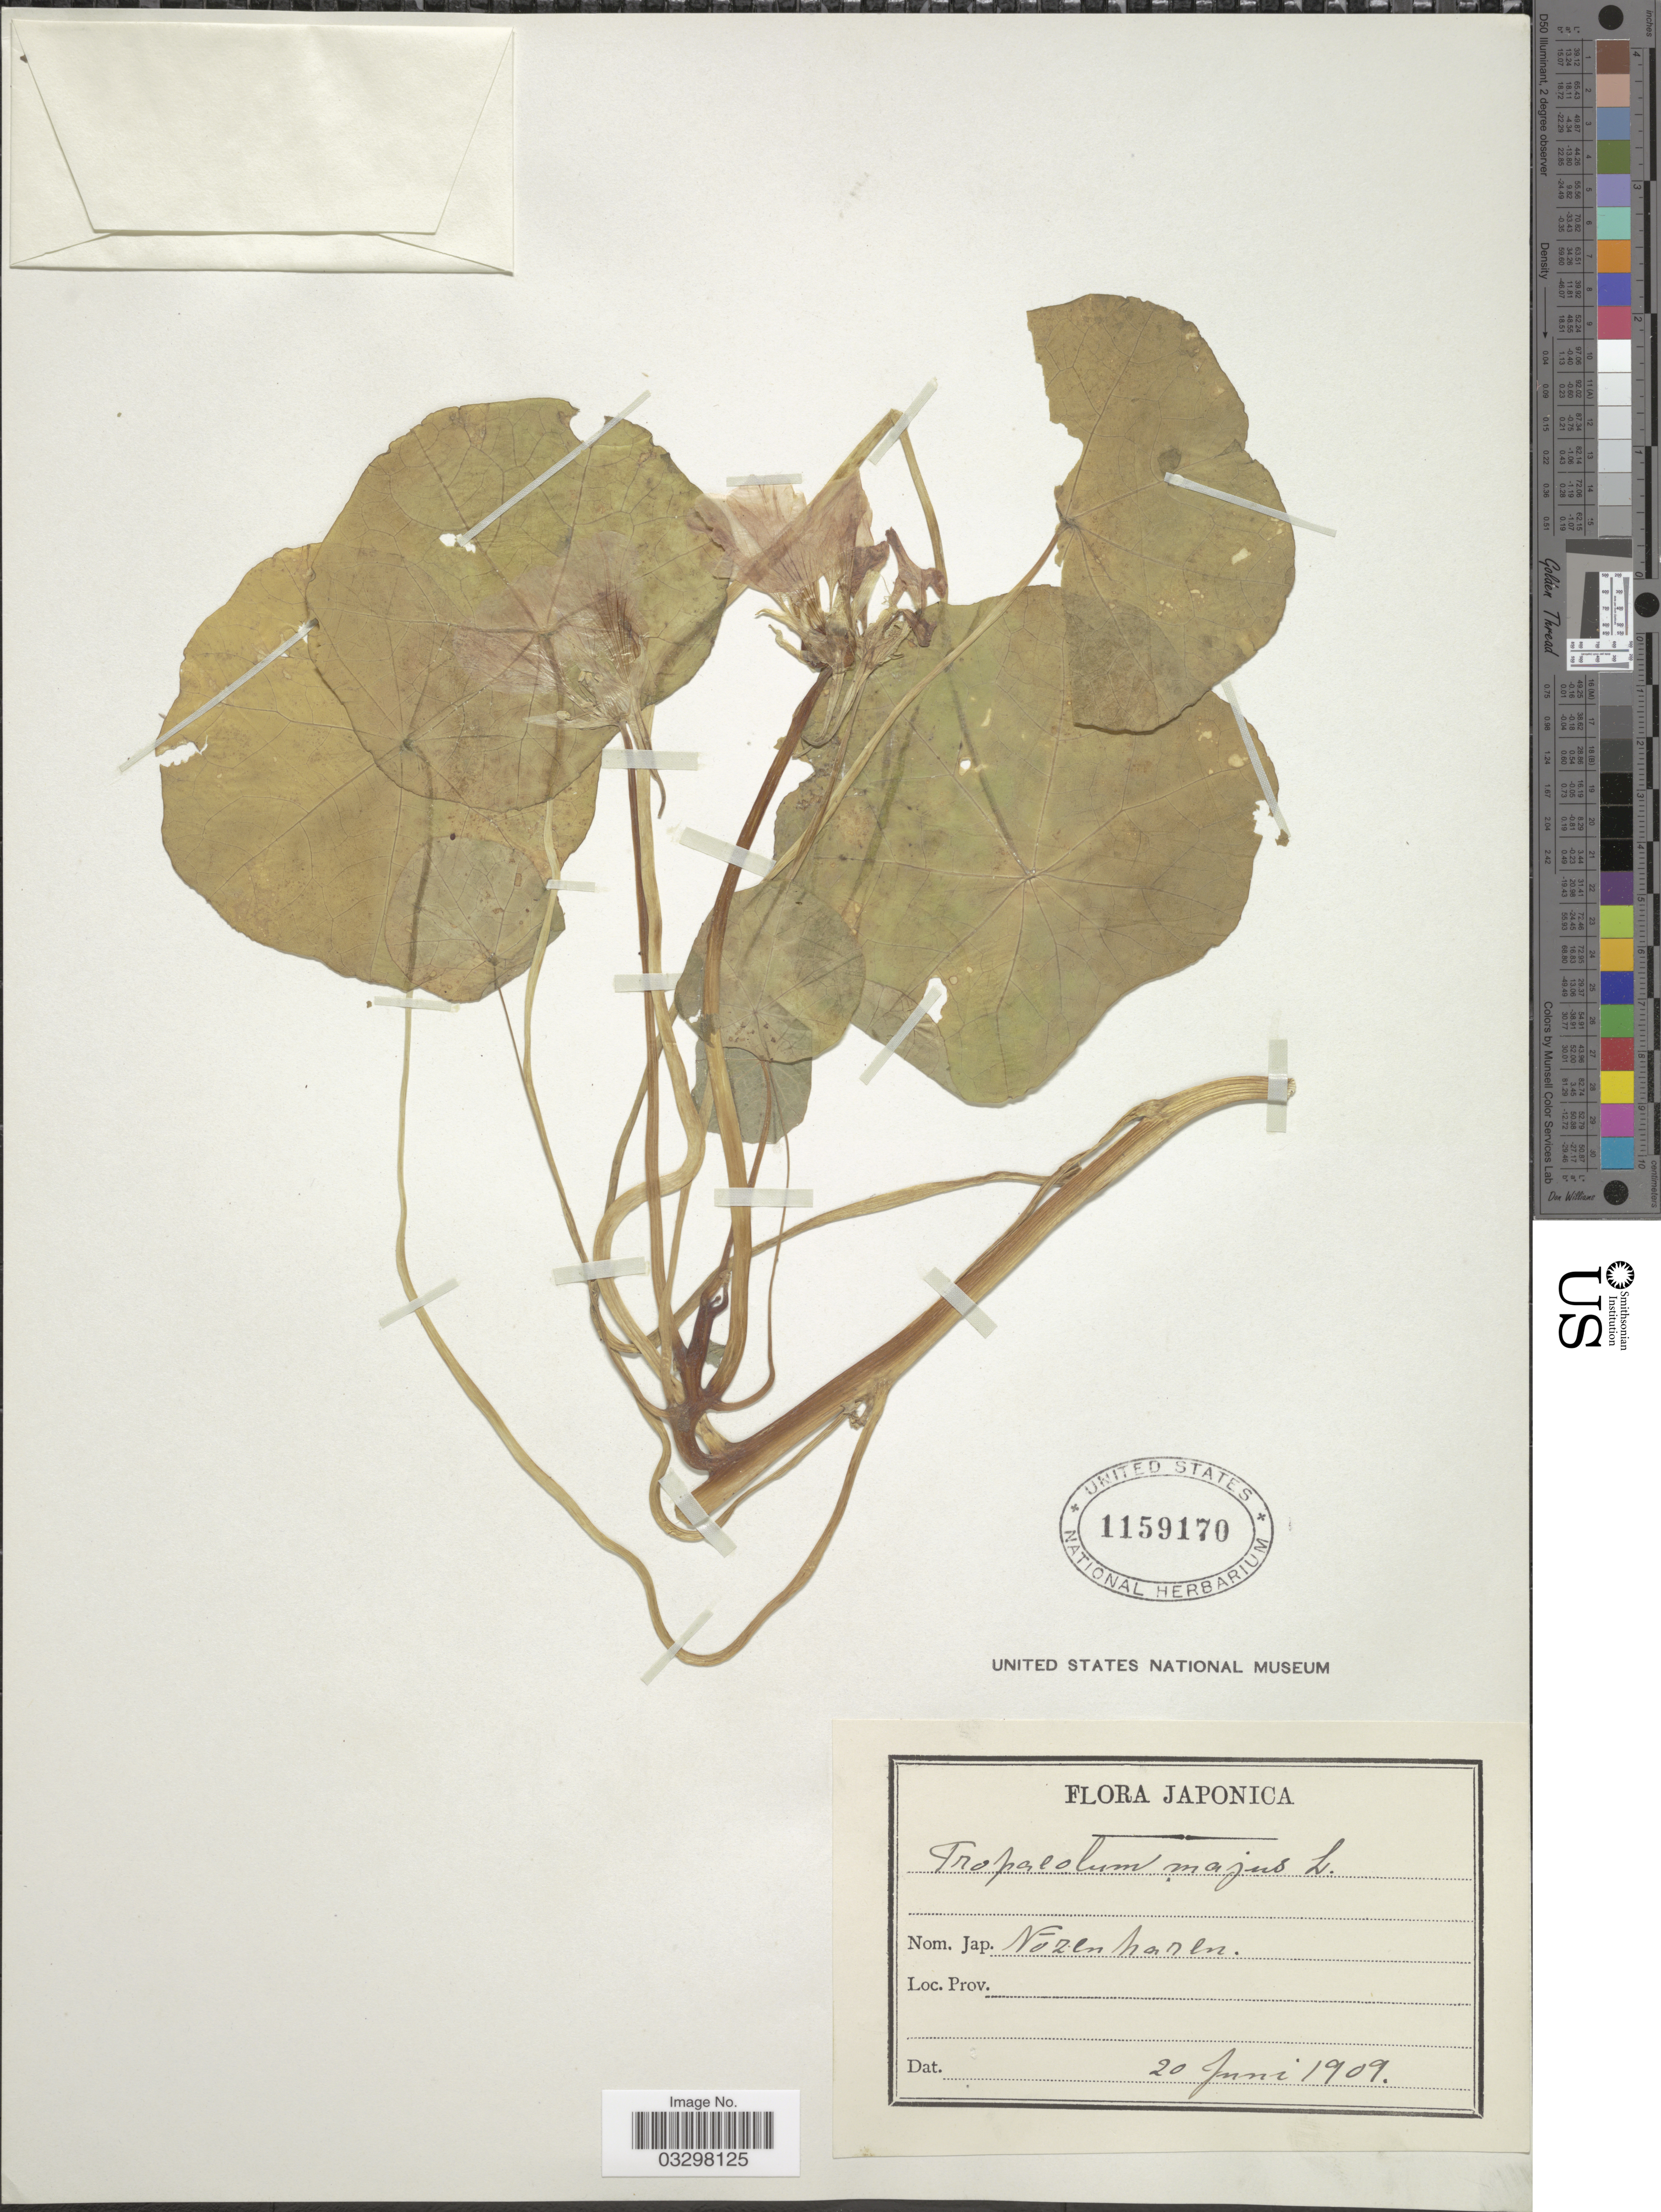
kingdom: Plantae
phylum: Tracheophyta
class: Magnoliopsida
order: Brassicales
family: Tropaeolaceae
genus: Tropaeolum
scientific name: Tropaeolum majus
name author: L.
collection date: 1909-06-20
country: Japan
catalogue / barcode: US 1159170